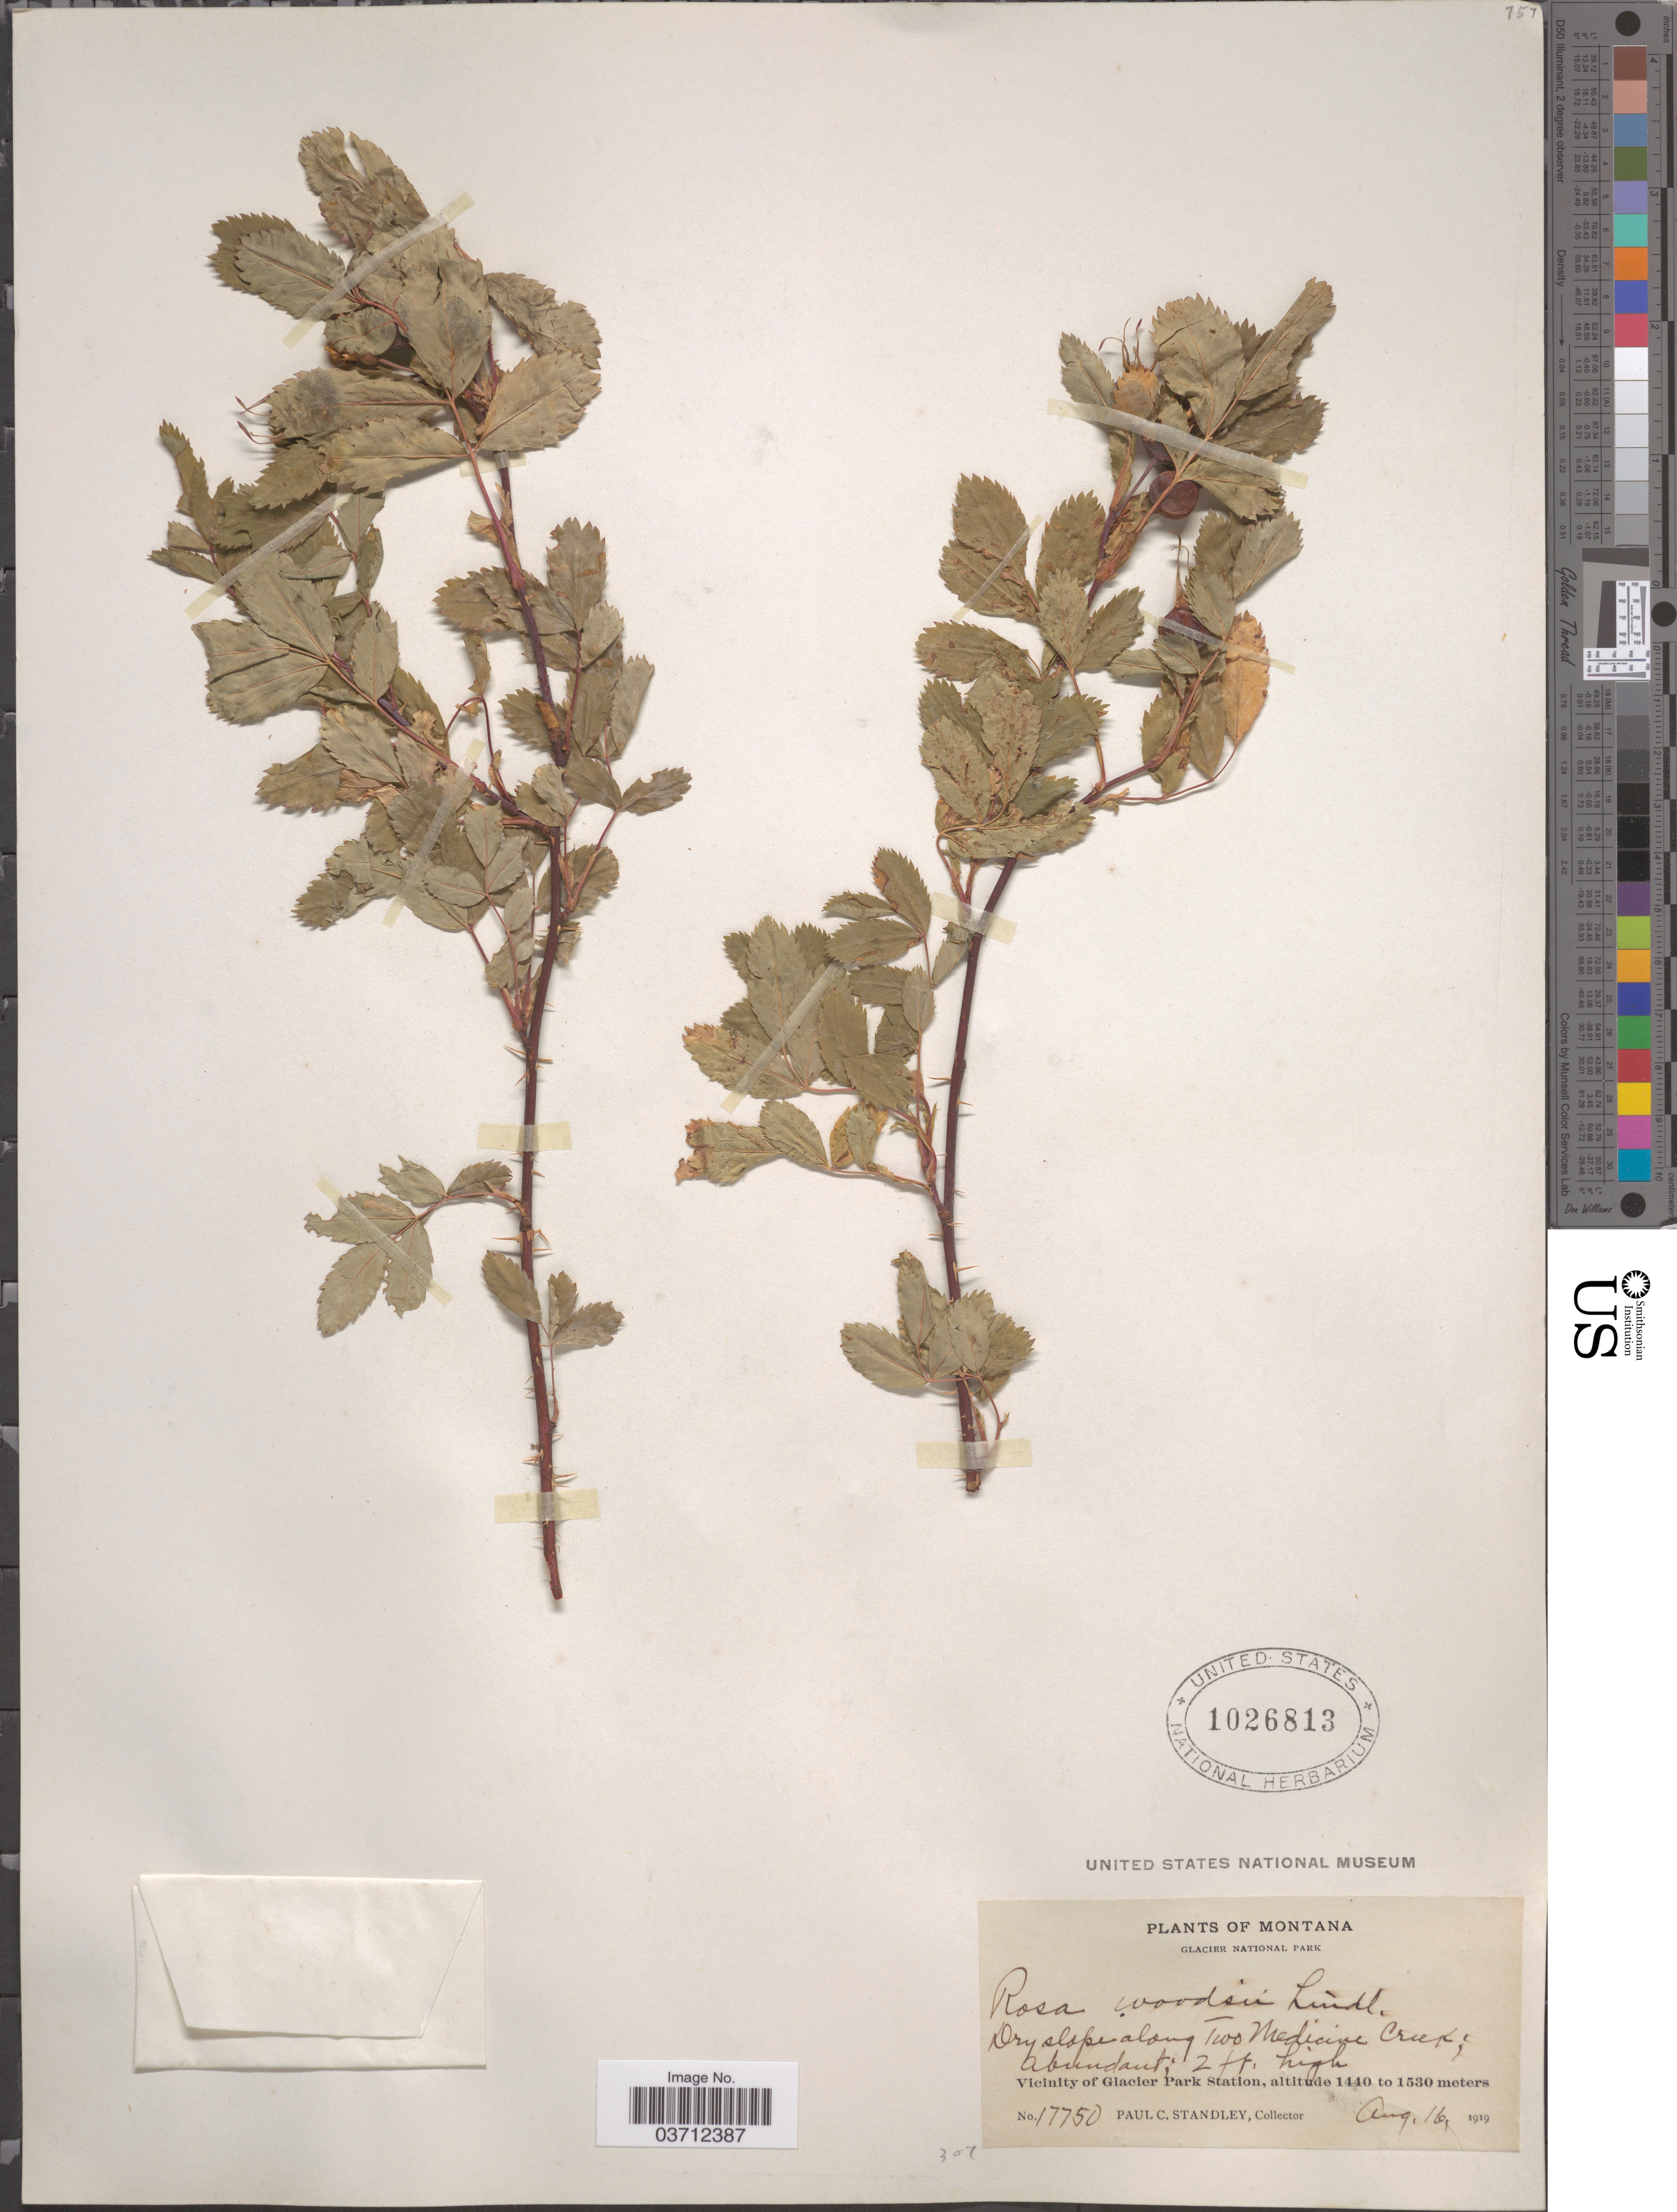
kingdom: Plantae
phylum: Tracheophyta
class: Magnoliopsida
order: Rosales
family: Rosaceae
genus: Rosa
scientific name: Rosa woodsii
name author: Lindl.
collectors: P. C. Standley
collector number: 17750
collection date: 1919-08-16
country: United States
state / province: Montana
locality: Glacier National Park. Dry slope along Two Medicine Creek. Vicinity of Glacier Park Station.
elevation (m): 1440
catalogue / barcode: US 1026813